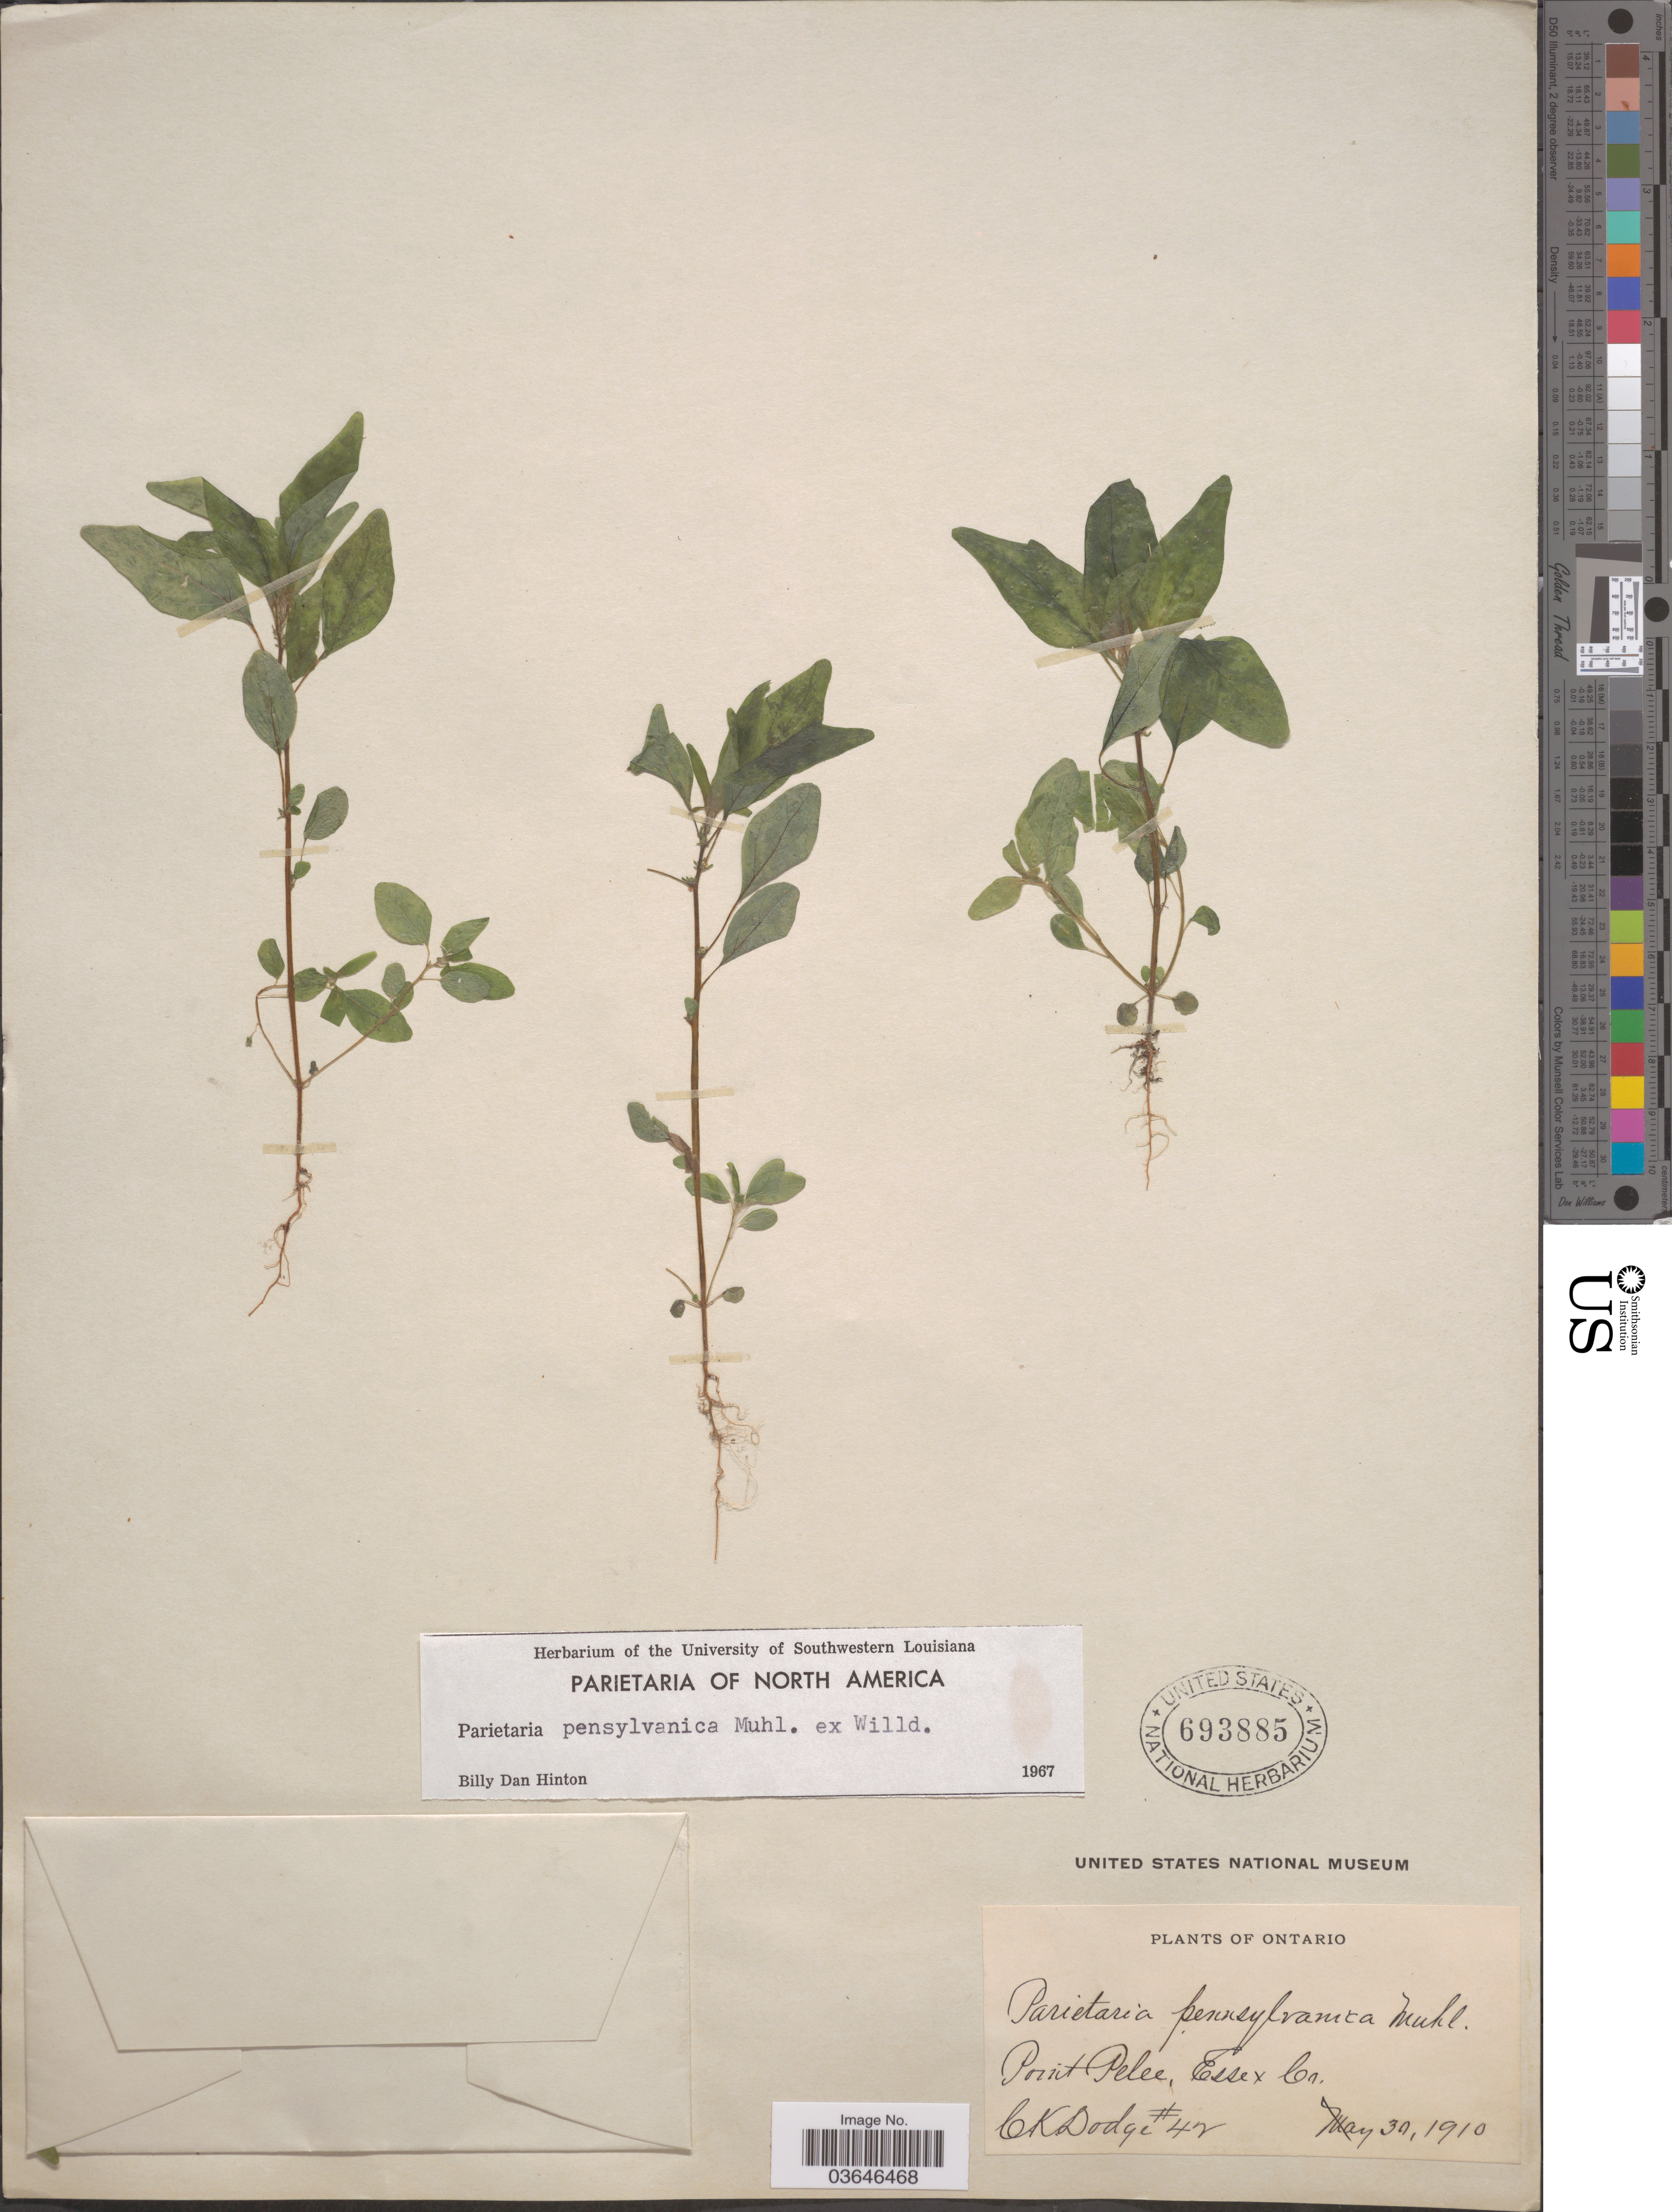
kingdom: Plantae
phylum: Tracheophyta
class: Magnoliopsida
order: Rosales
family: Urticaceae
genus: Parietaria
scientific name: Parietaria pensylvanica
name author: Muhl. ex Willd.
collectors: C. Dodge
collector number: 42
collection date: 1910-05-30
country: Canada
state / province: Ontario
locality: Point Pelee, Essex Co.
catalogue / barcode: US 693885